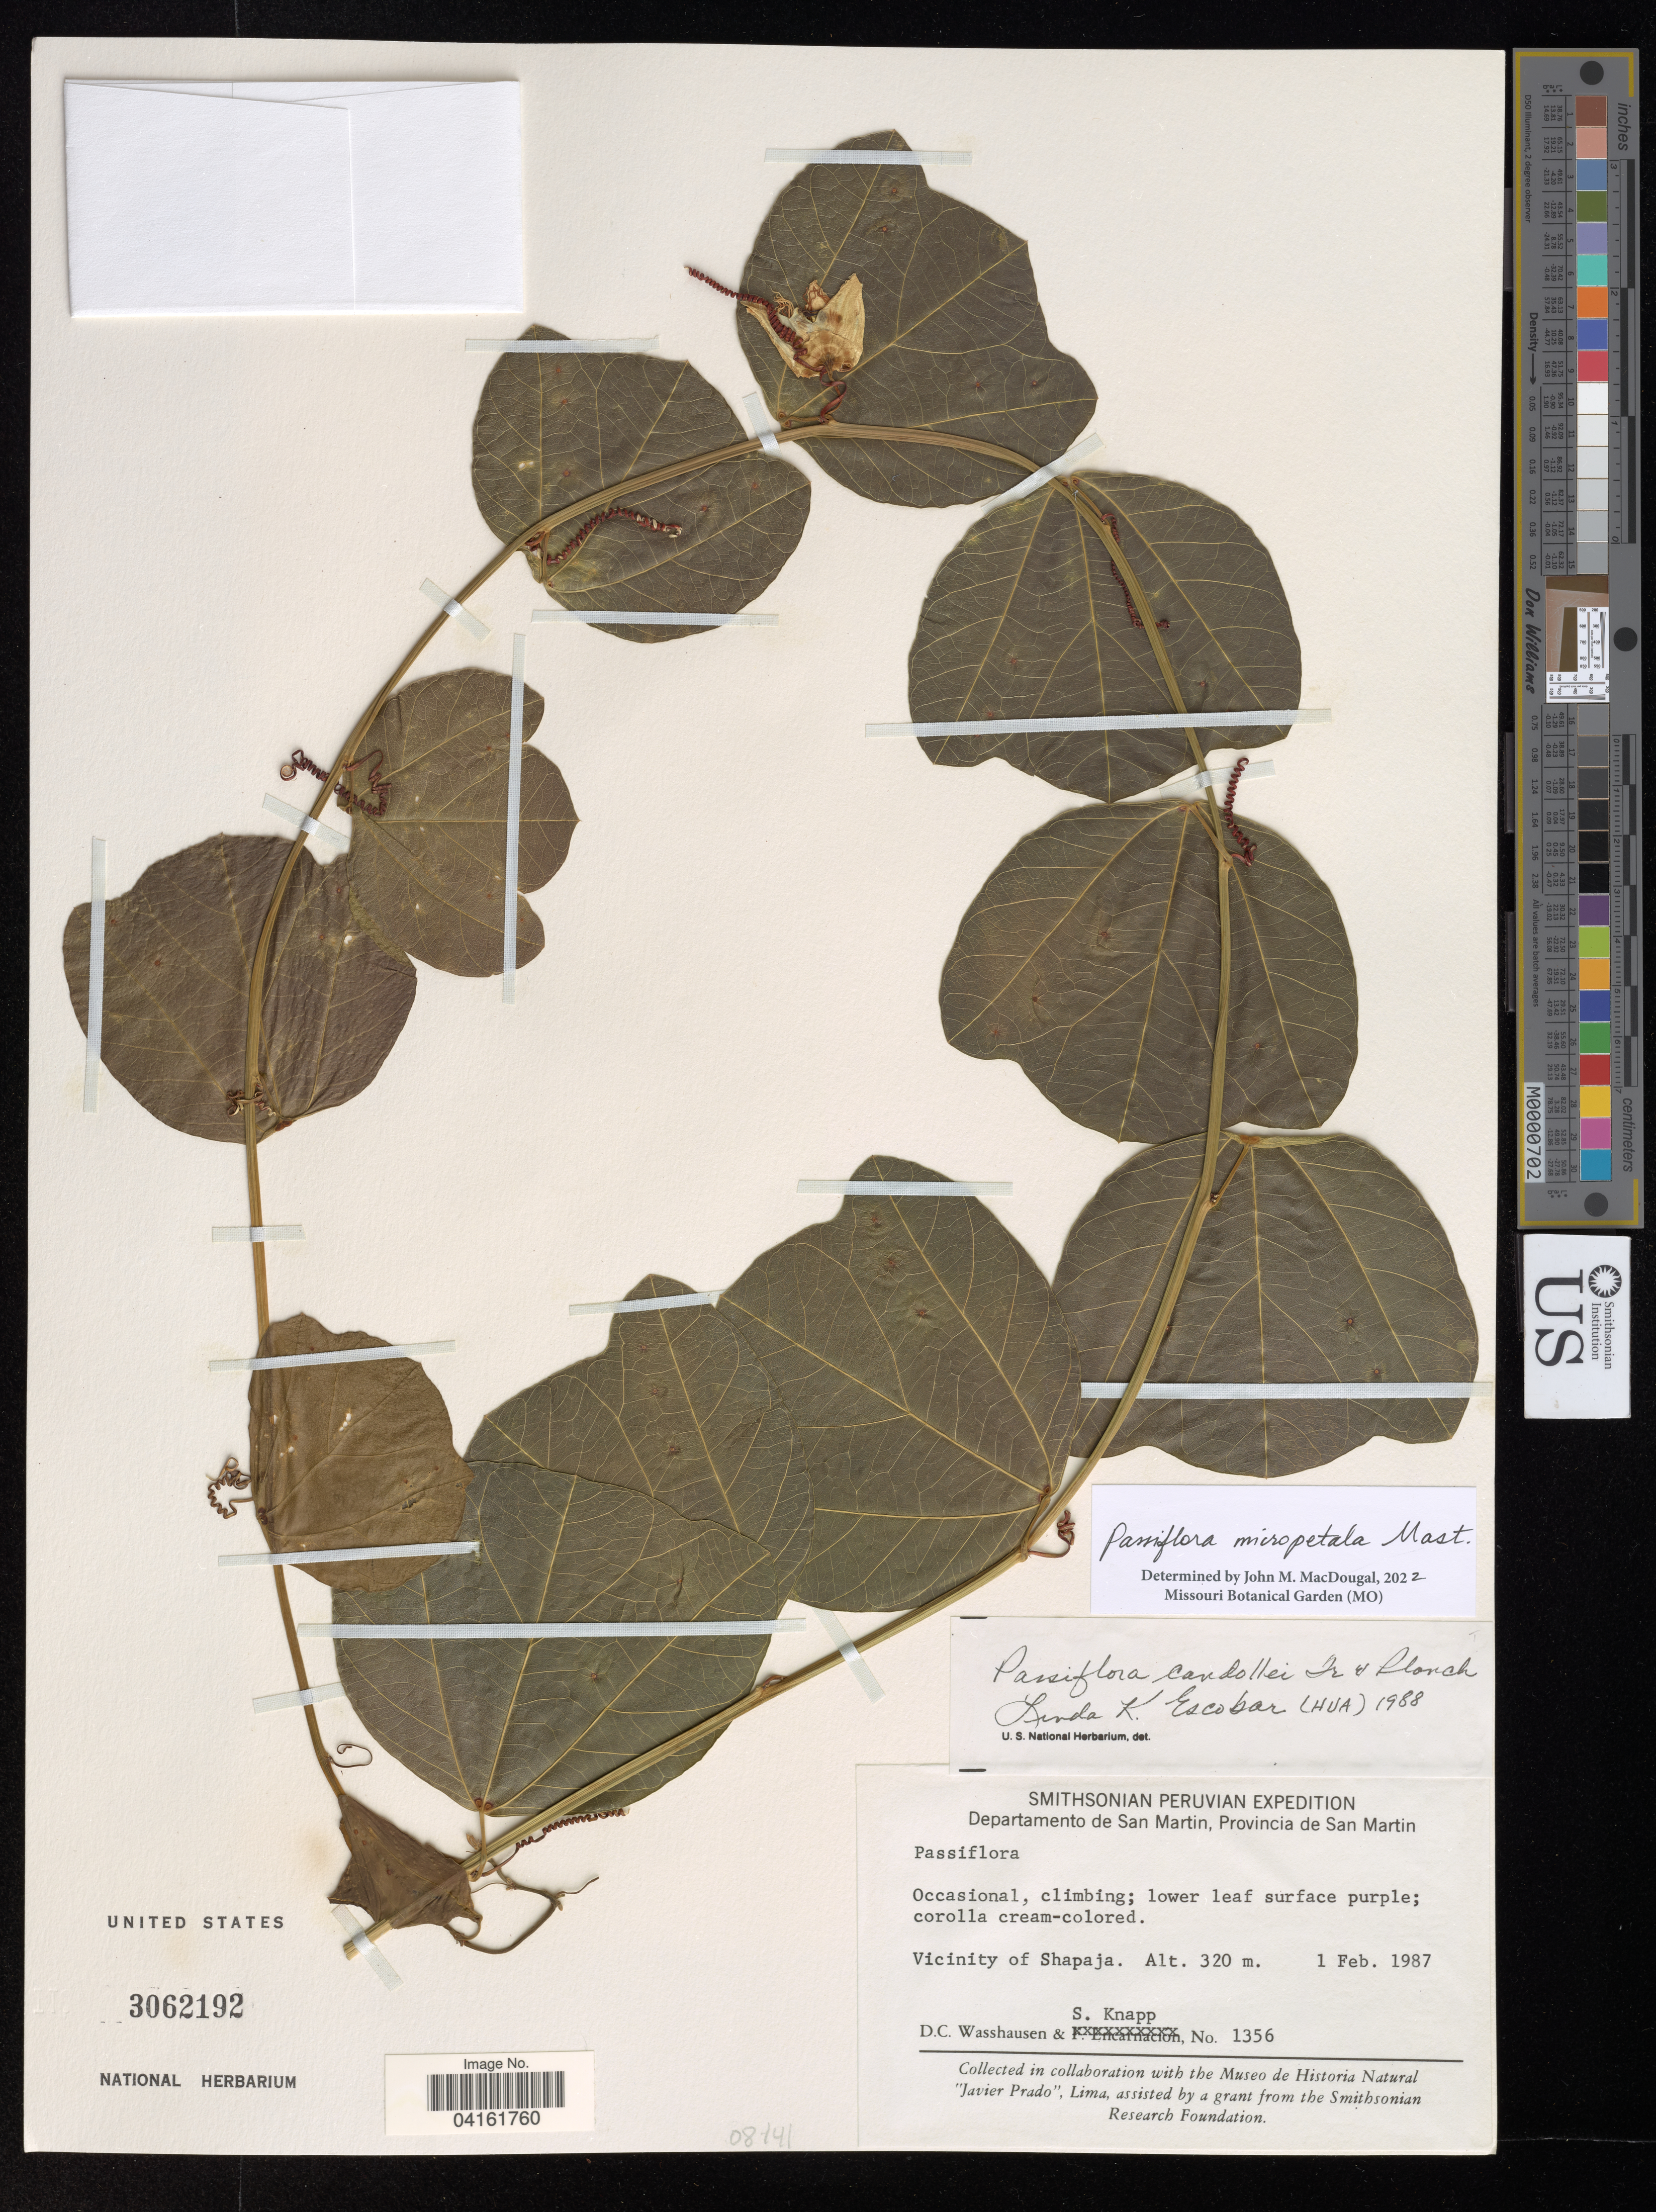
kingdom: Plantae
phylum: Tracheophyta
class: Magnoliopsida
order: Malpighiales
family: Passifloraceae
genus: Passiflora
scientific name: Passiflora micropetala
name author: Mart. ex Mast.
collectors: D. C. Wasshausen & S. Knapp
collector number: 1356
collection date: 1987-02-01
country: Peru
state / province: San Martin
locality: Provincia de San Martin. Vicinity of Shapaja.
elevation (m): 320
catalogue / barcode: US 3062192